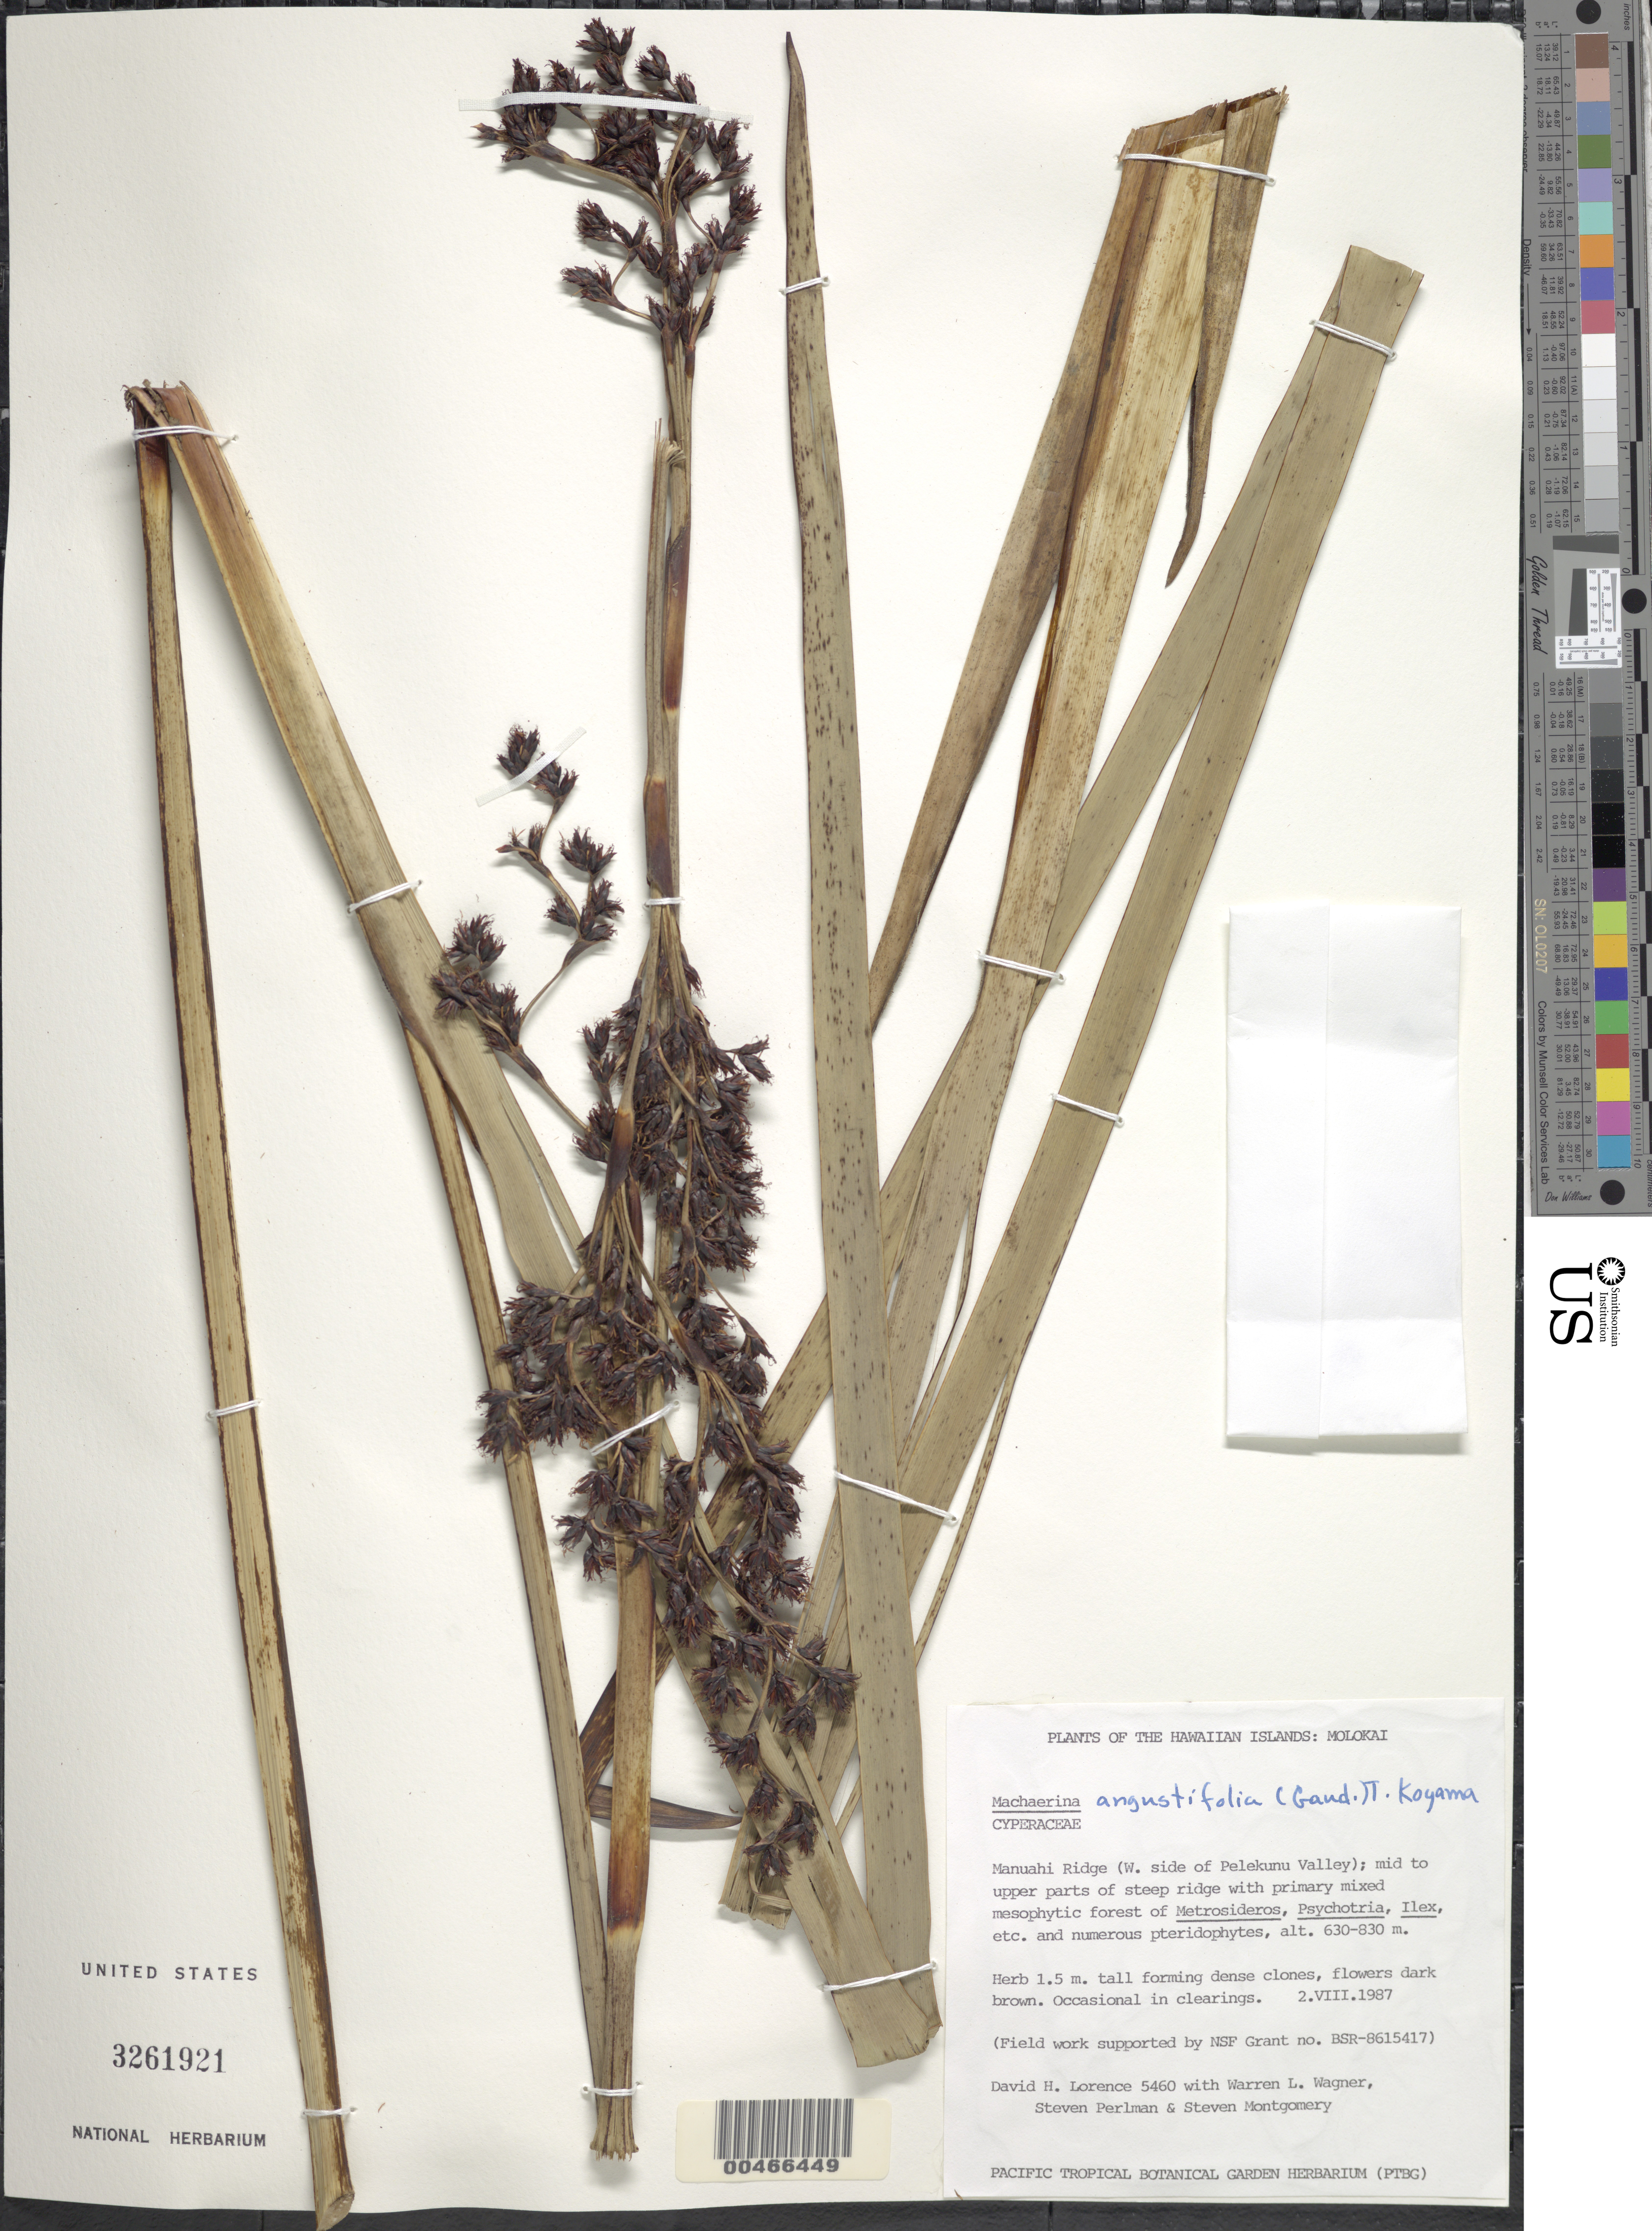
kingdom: Plantae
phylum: Tracheophyta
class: Liliopsida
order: Poales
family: Cyperaceae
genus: Machaerina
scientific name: Machaerina angustifolia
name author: (Gaudich.) T. Koyama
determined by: Strong, M. T., (US), Smithsonian Institution - National Museum of Natural History (UNITED STATES)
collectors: D. Lorence, W. L. Wagner, S. P. Perlman & S. Montgomery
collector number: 5460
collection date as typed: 2 Aug 1987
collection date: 1987-08-02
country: United States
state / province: Hawaii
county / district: Maui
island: Moloka'i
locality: Manuahi Ridge (W side of Pelekunu Valley); mid to upper parts of step ridge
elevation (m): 630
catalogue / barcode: US 3261921